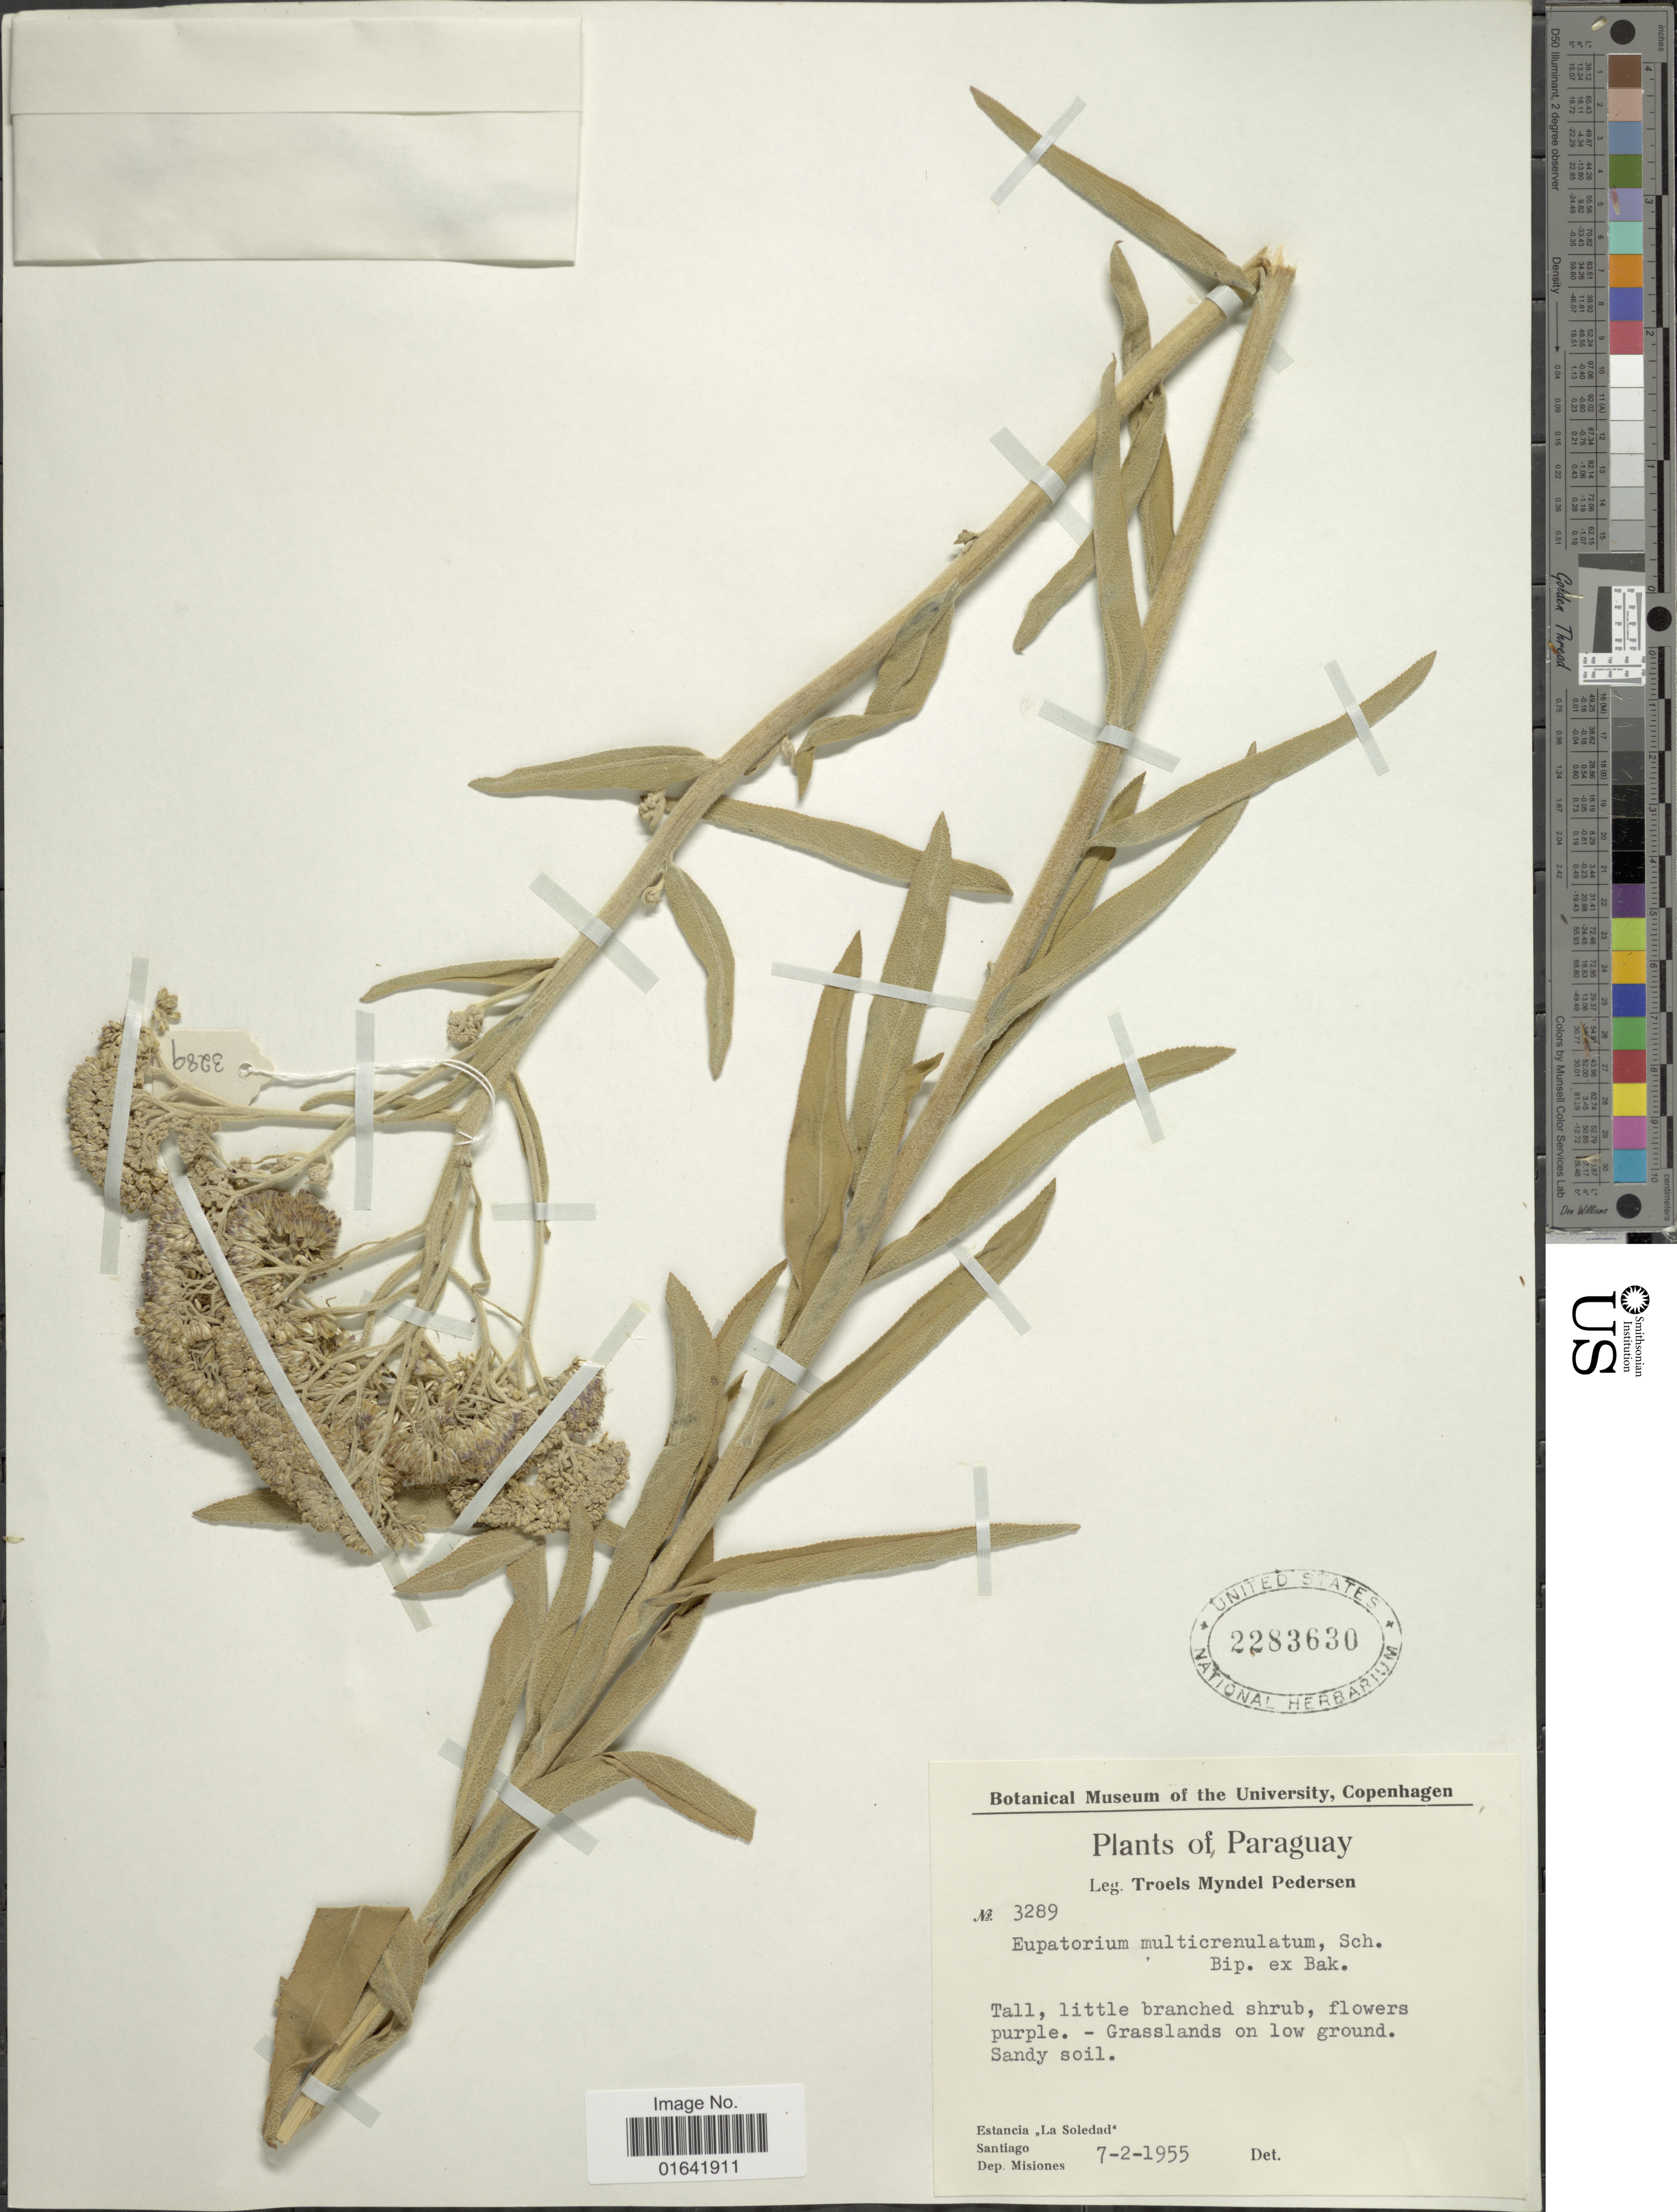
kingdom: Plantae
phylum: Tracheophyta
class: Magnoliopsida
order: Asterales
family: Asteraceae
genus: Disynaphia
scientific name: Disynaphia multicrenulata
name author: (Sch. Bip. ex Baker) R.M. King & H. Rob.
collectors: T. Pederson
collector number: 3289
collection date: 1955-02-07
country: Paraguay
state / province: Misiones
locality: Estancia "La Soledad"Santiago.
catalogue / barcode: US 2651631